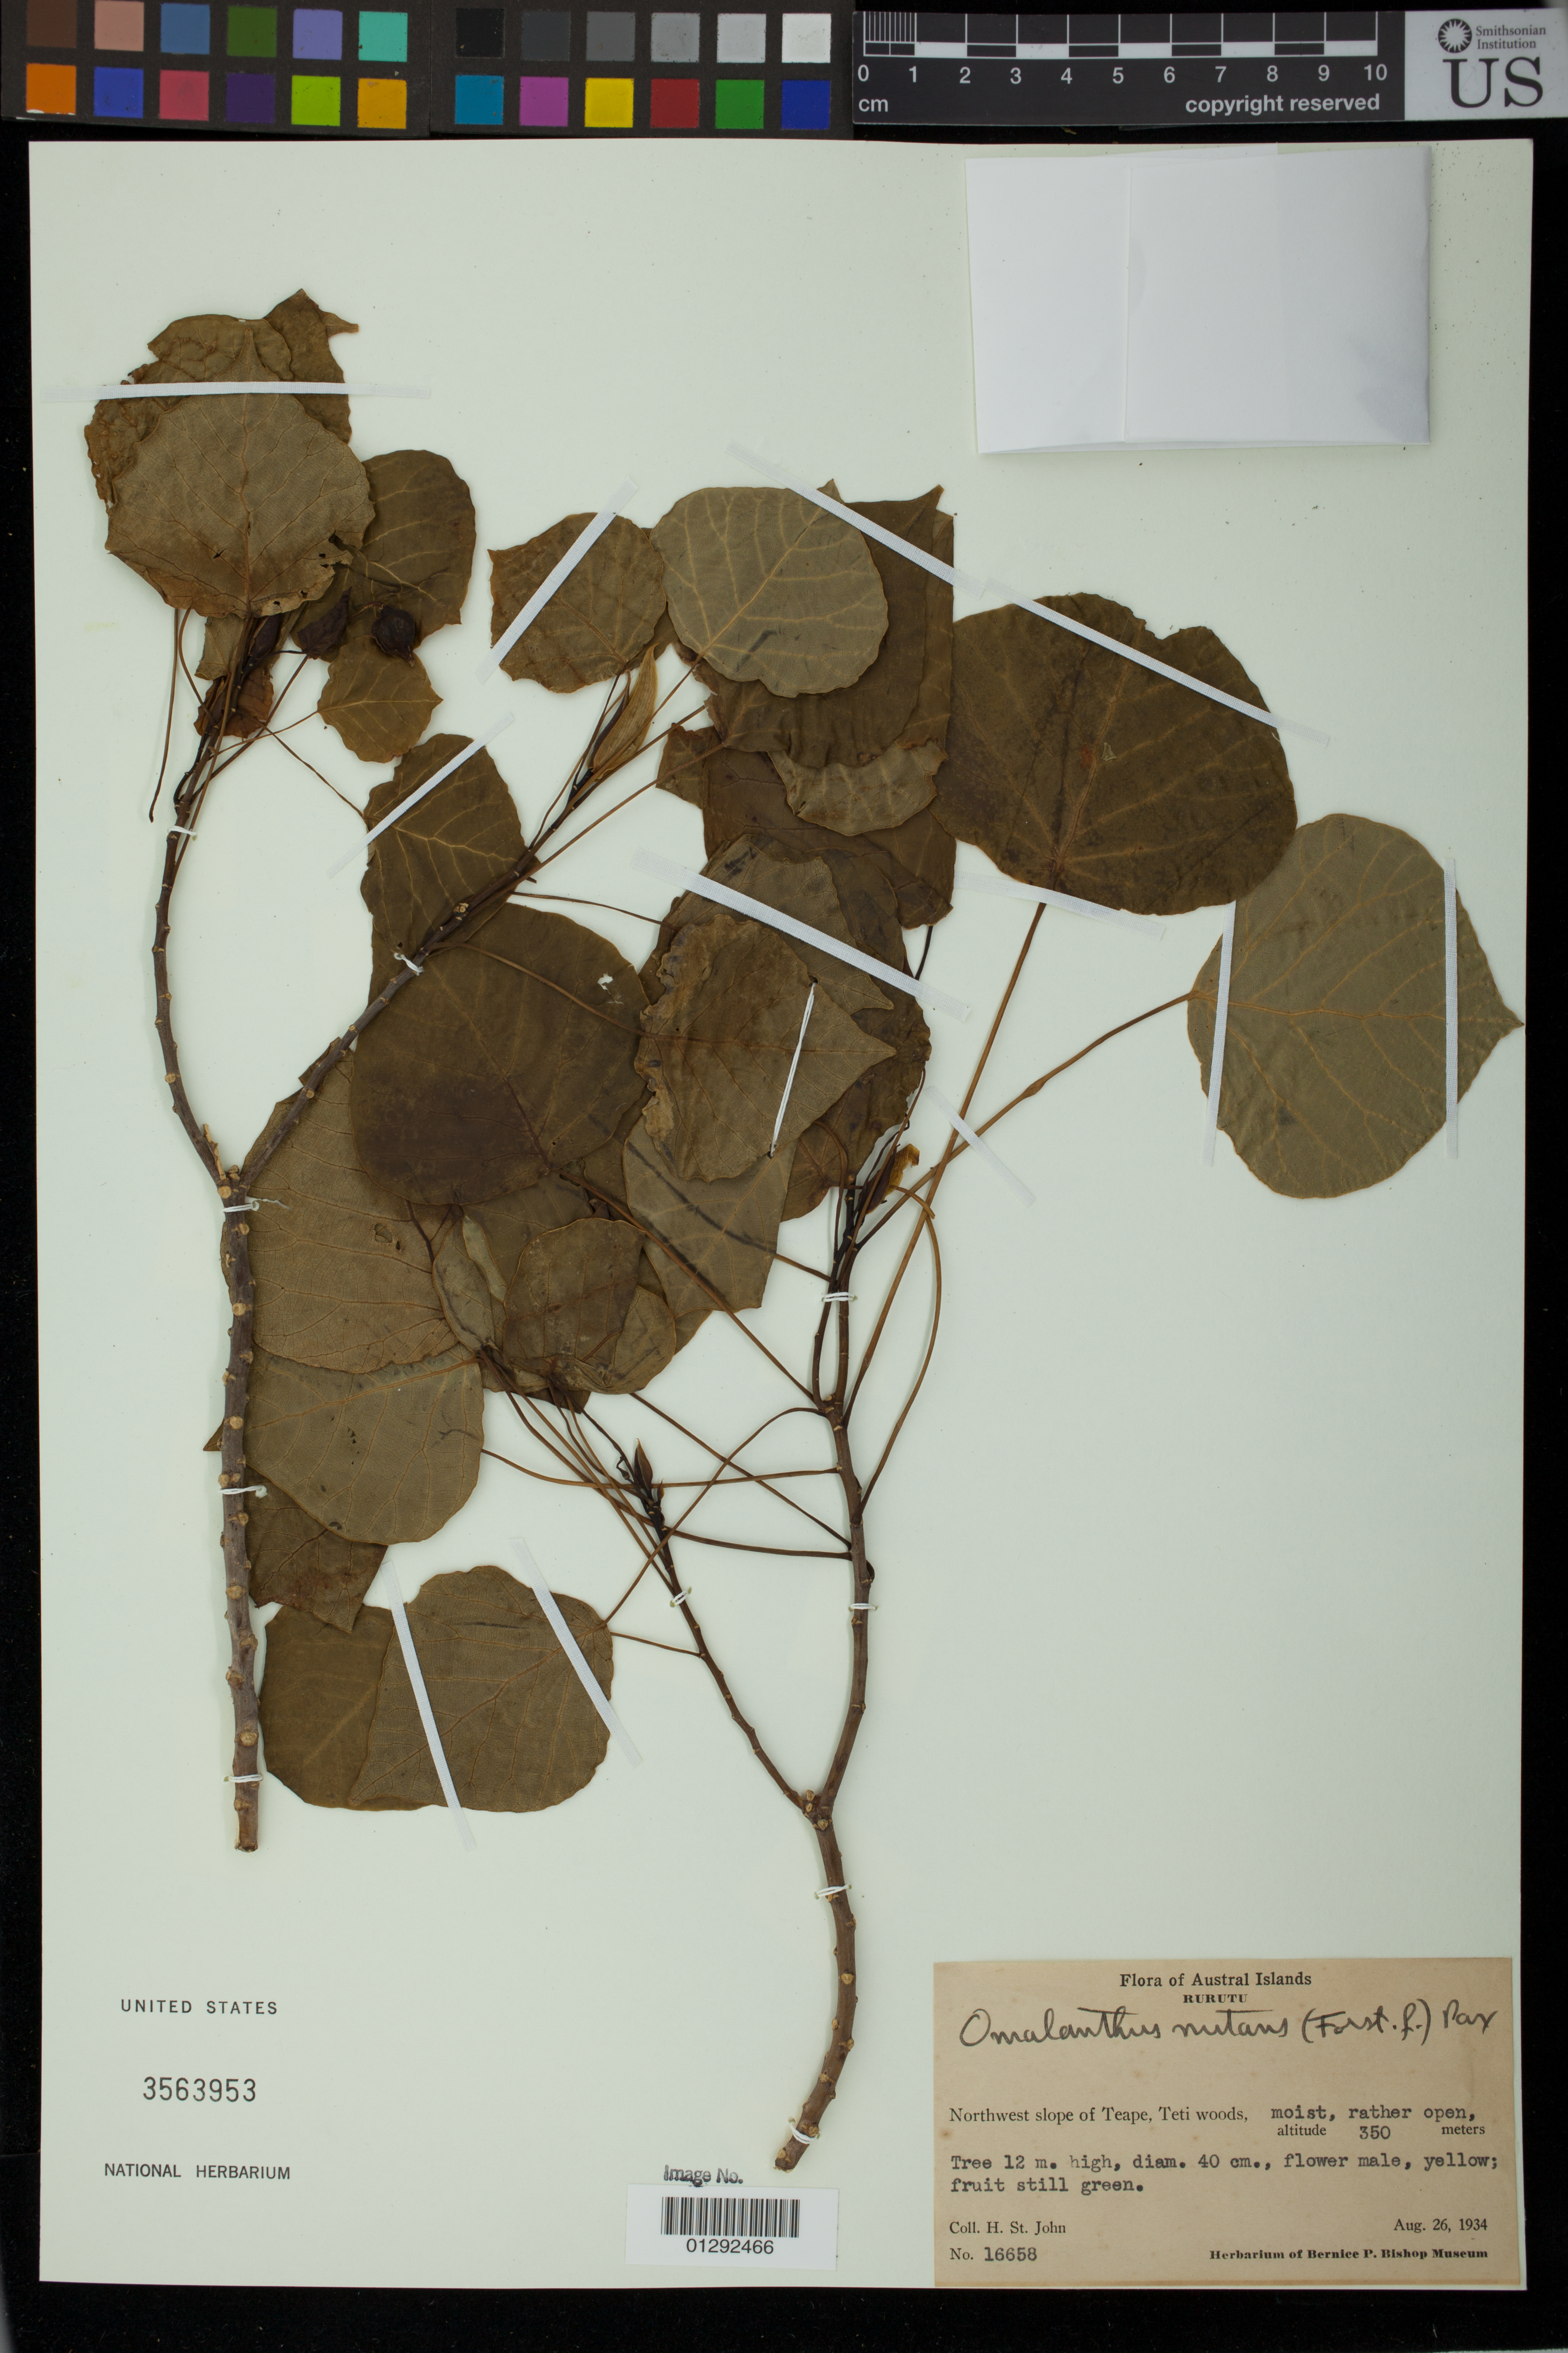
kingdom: Plantae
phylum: Tracheophyta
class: Magnoliopsida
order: Malpighiales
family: Euphorbiaceae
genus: Homalanthus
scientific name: Homalanthus nutans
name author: (G. Forst.) Guill.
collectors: H. St. John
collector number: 16658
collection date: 1934-08-26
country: French Polynesia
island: Rurutu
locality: Austral Islands, Rurutu: Northwest slope of Teape, Teti woods.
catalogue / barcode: US 3563953